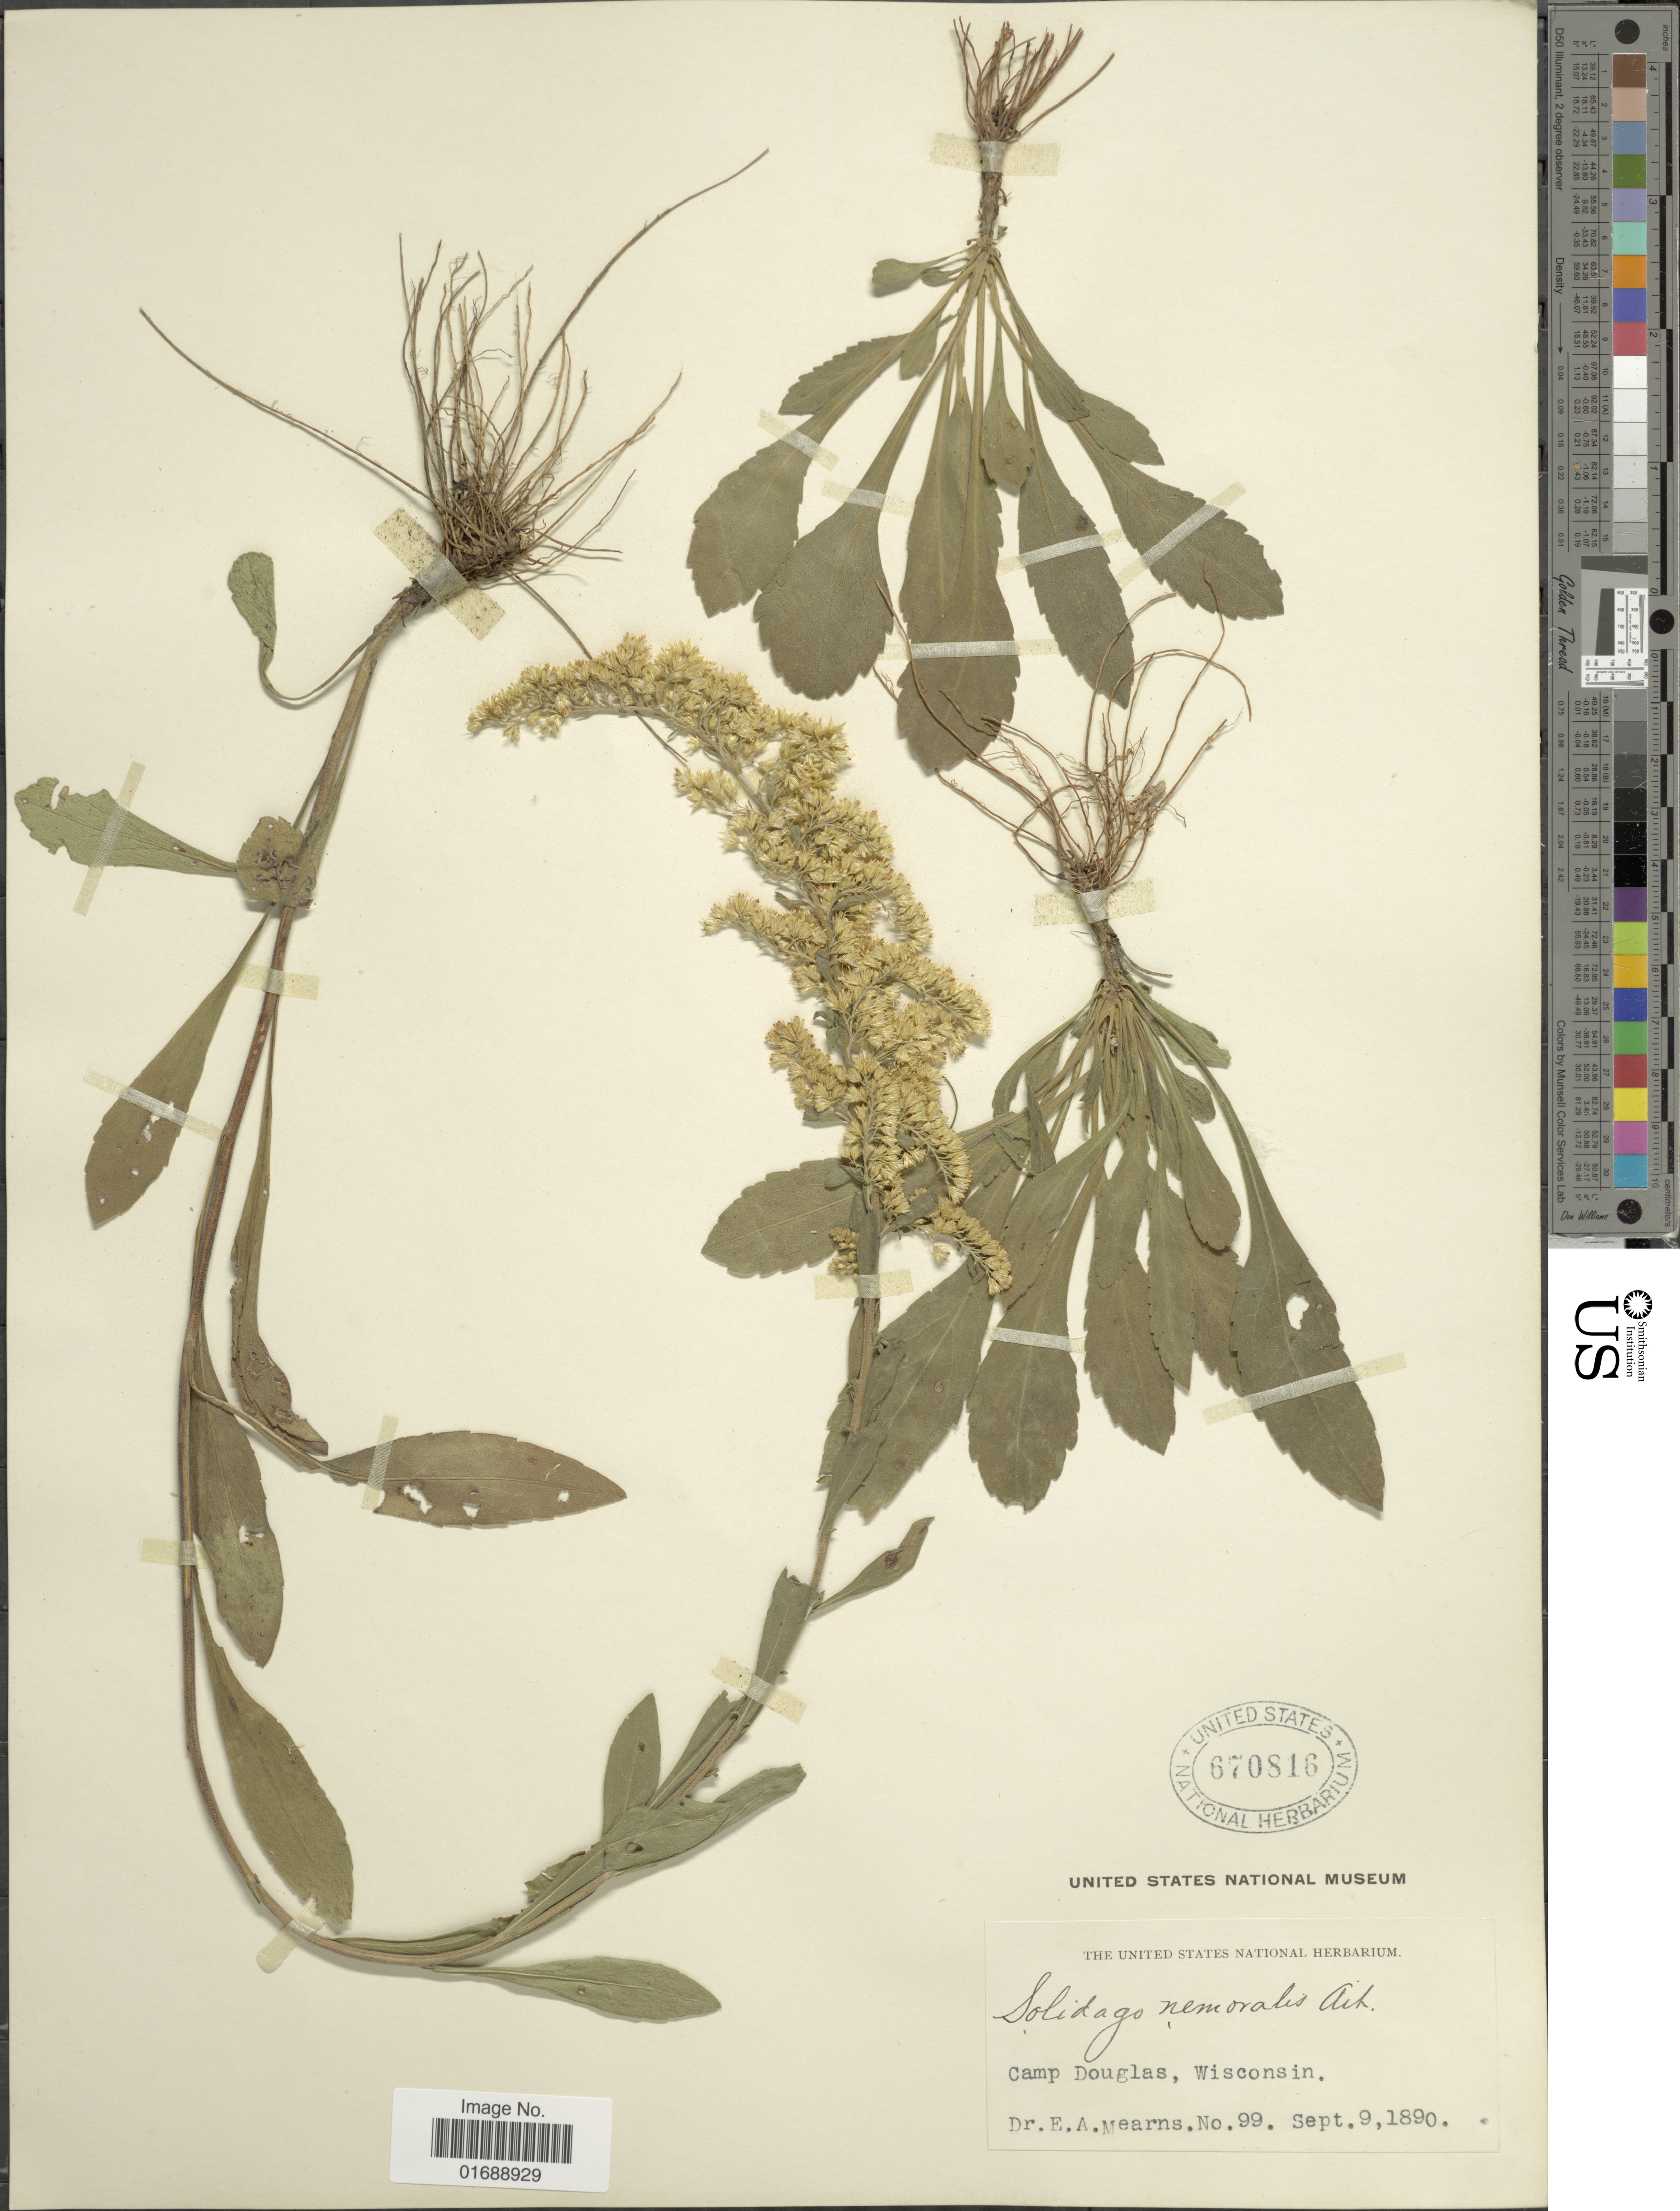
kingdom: Plantae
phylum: Tracheophyta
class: Magnoliopsida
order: Asterales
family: Asteraceae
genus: Solidago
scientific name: Solidago nemoralis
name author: Aiton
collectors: E. A. Mearns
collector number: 99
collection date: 1890-09-09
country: United States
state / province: Wisconsin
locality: Camp Douglas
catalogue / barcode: US 670816